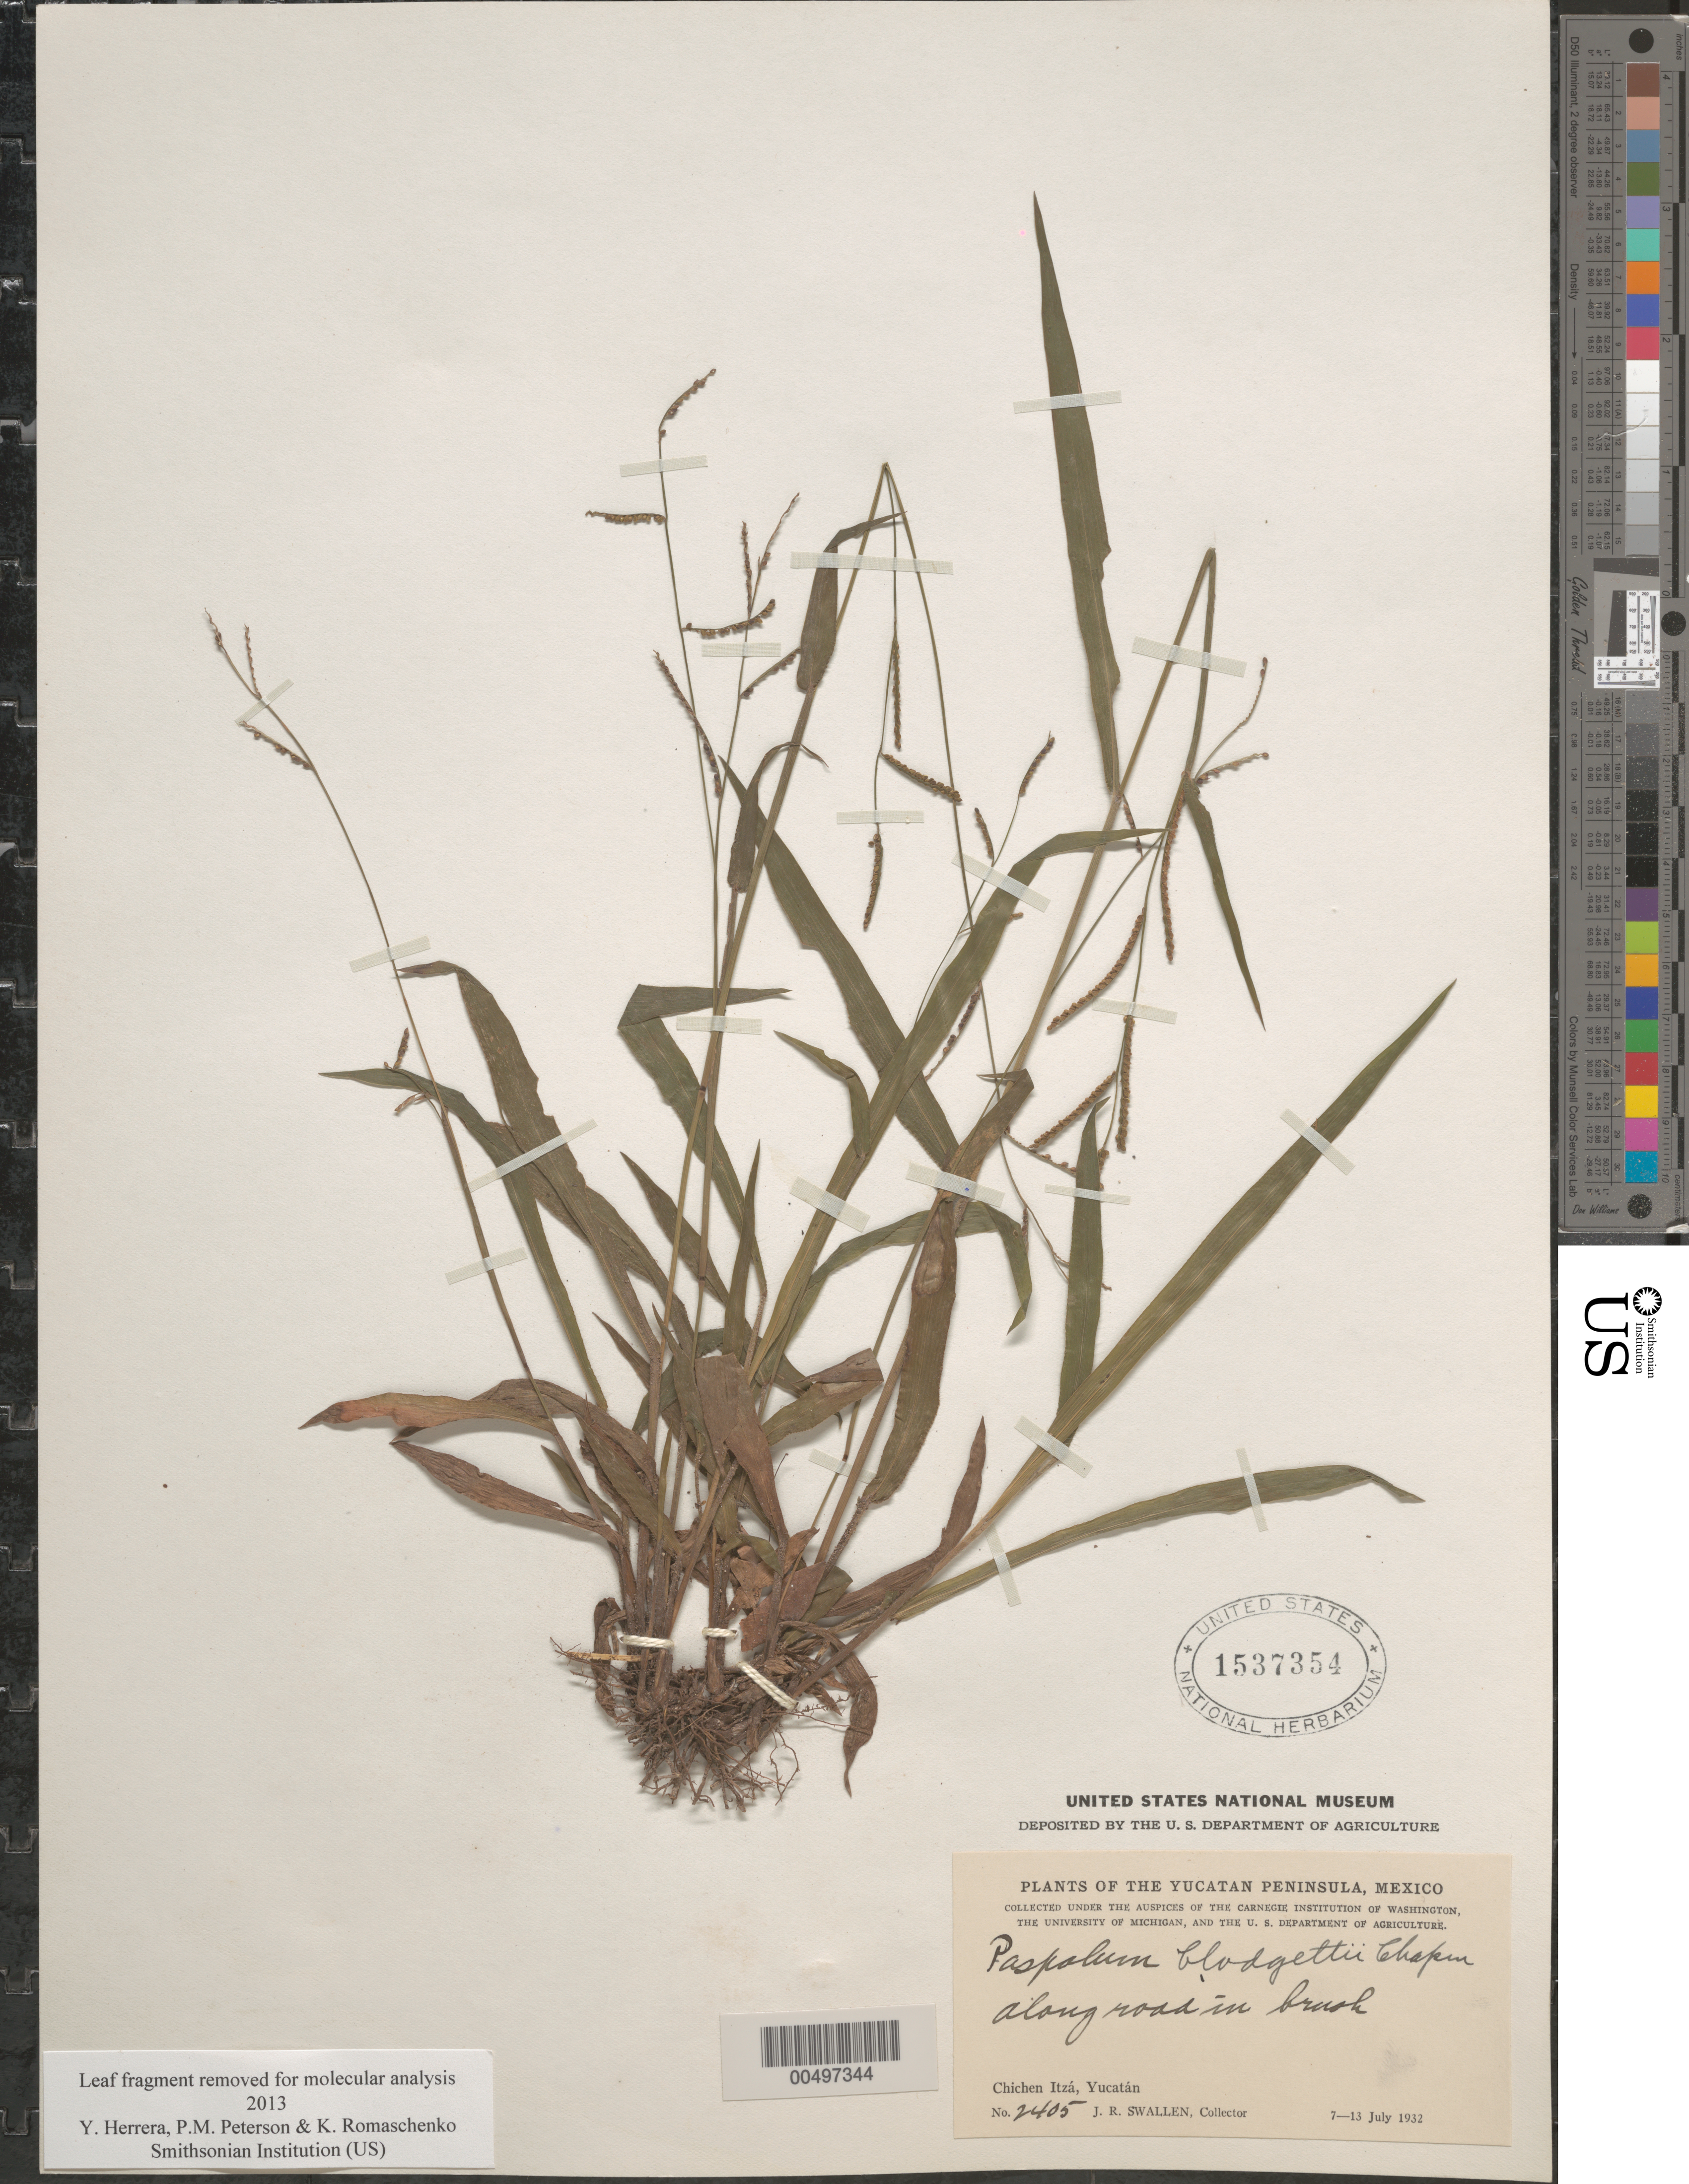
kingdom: Plantae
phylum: Tracheophyta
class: Liliopsida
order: Poales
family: Poaceae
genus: Paspalum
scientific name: Paspalum blodgettii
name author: Chapm.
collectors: J. R. Swallen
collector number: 2405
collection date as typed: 7 Jul 1932 to 13 Jul 1932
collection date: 1932-07-07/1932-07-13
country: Mexico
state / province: Yucatan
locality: Yucatan Peninsula, Chichen Itz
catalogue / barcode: US 1537354